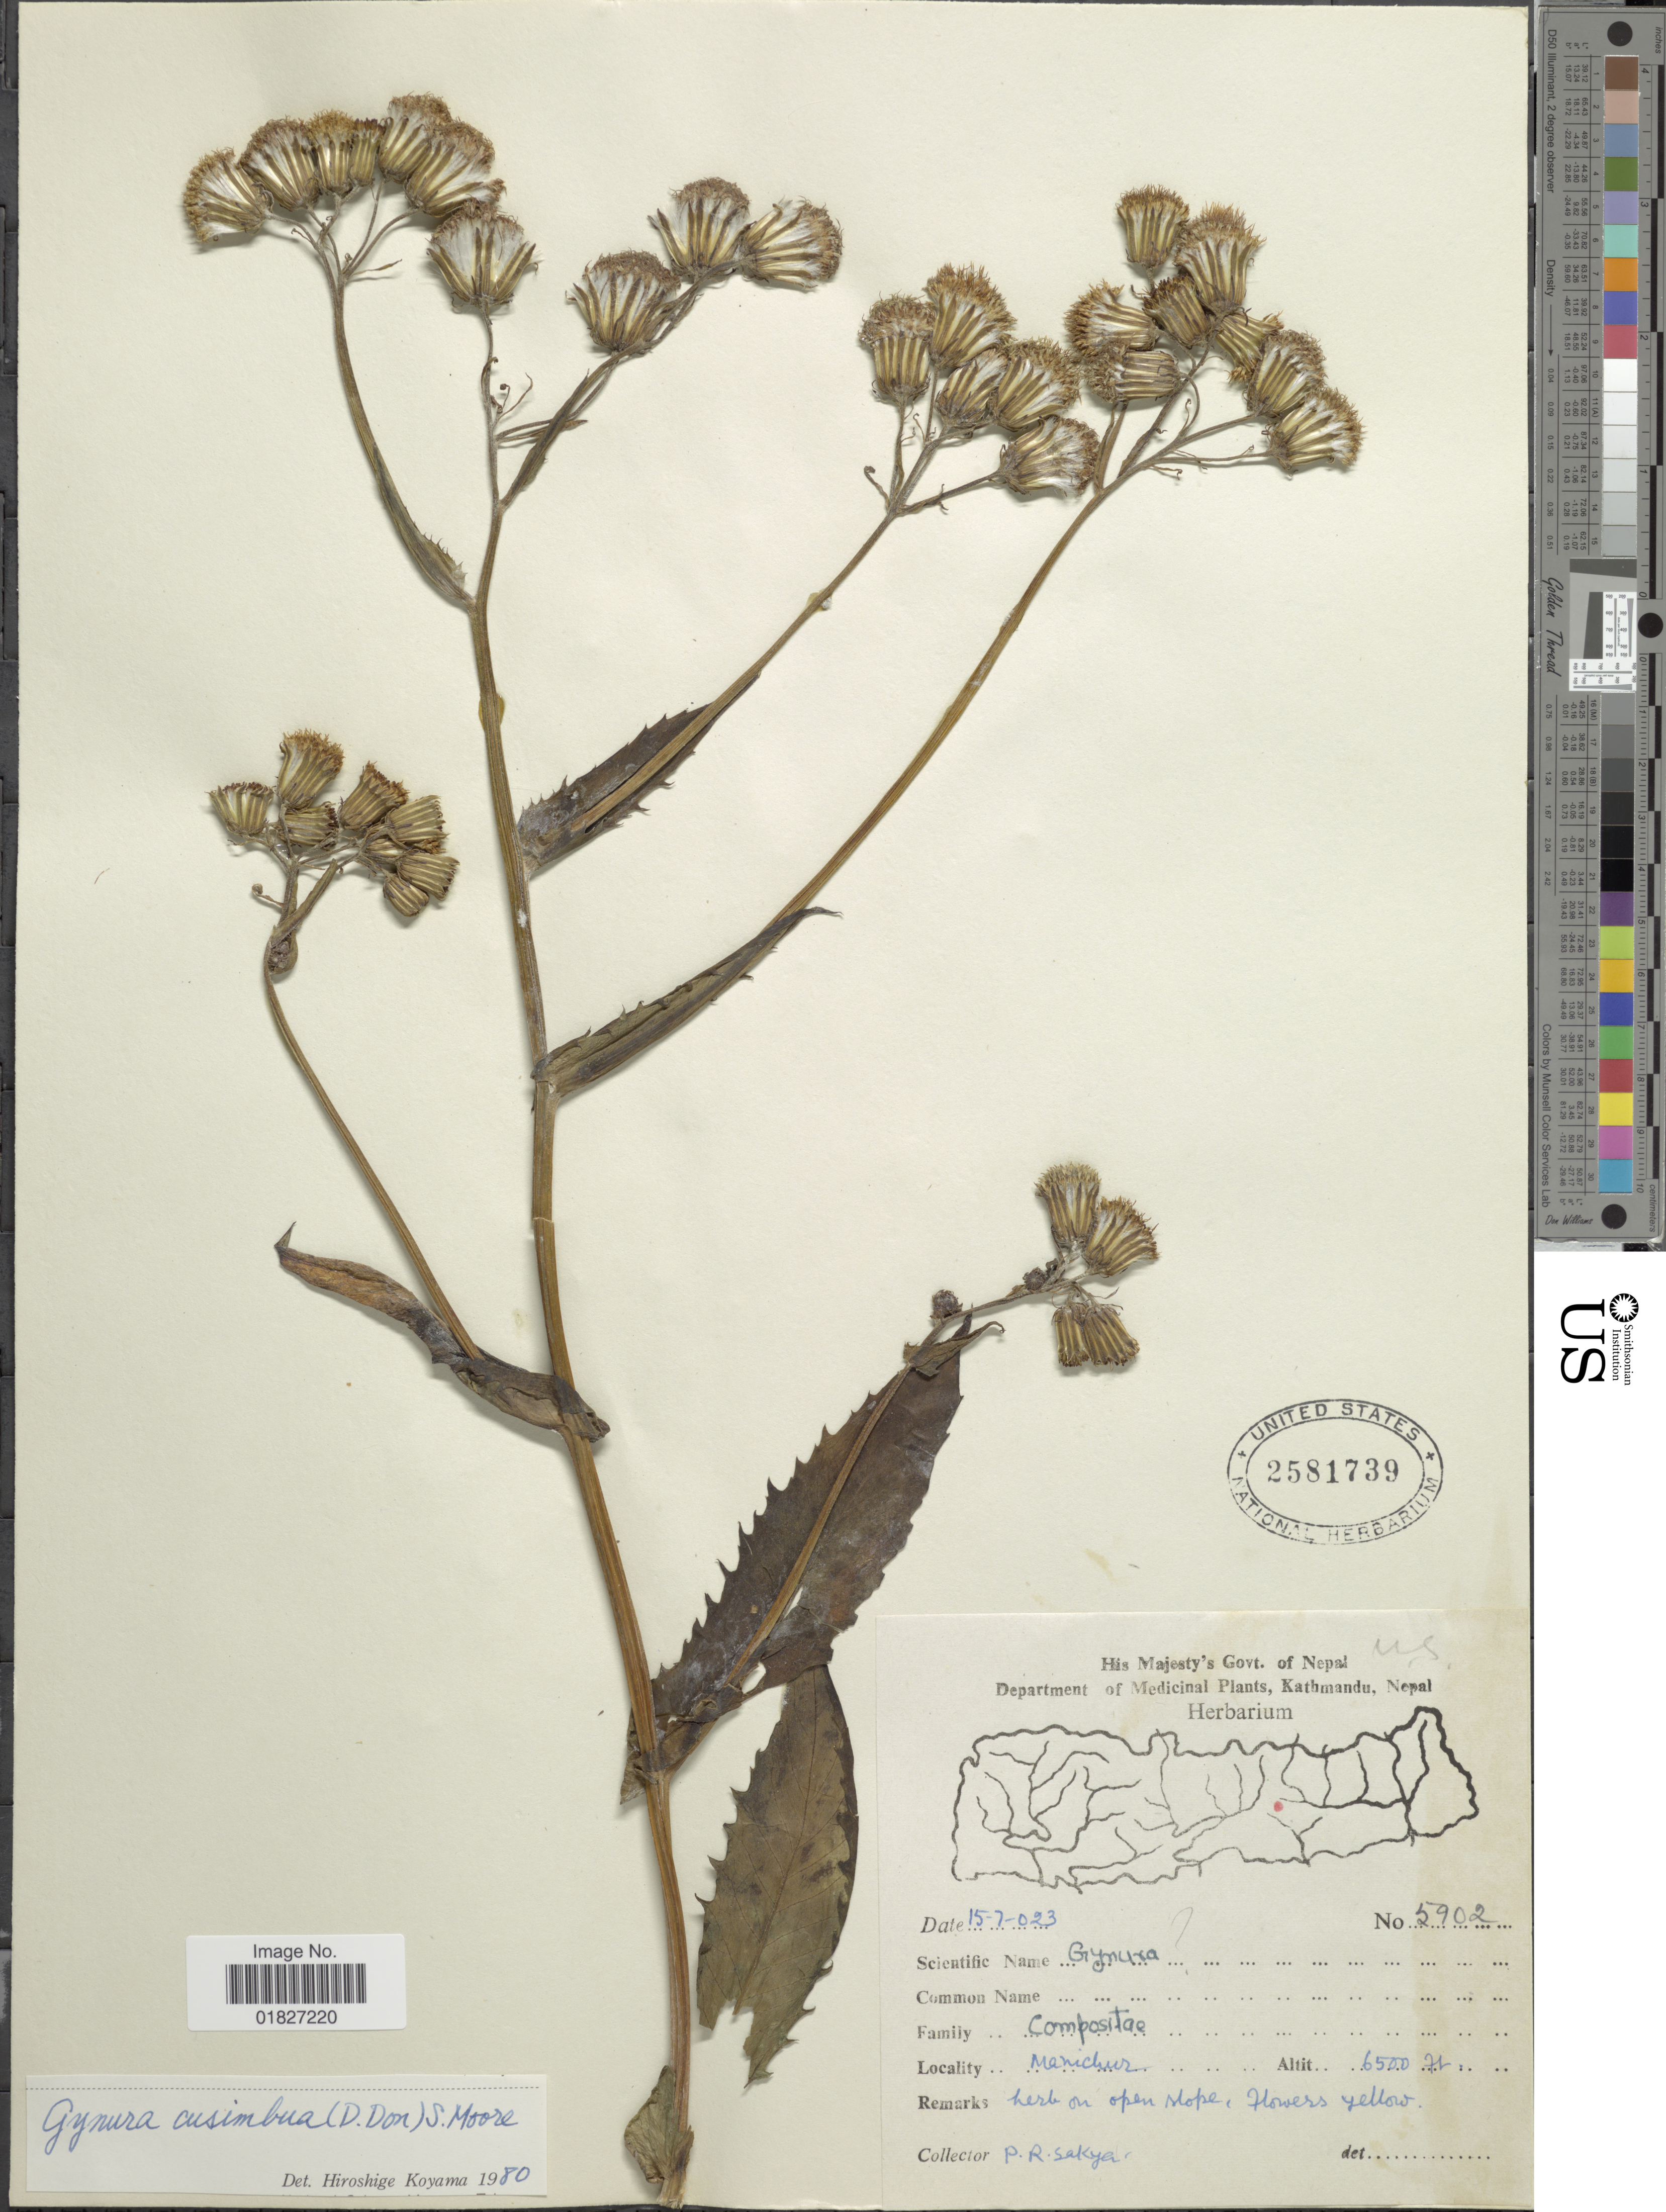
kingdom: Plantae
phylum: Tracheophyta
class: Magnoliopsida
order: Asterales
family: Asteraceae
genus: Gynura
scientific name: Gynura cusimbua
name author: (Buch.-Ham. ex D. Don) Moore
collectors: P. Sakya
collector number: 5902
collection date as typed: Transcribed d/m/y: 15/7/23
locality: Manichur [interpreted]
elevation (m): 1981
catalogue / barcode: US 2581739